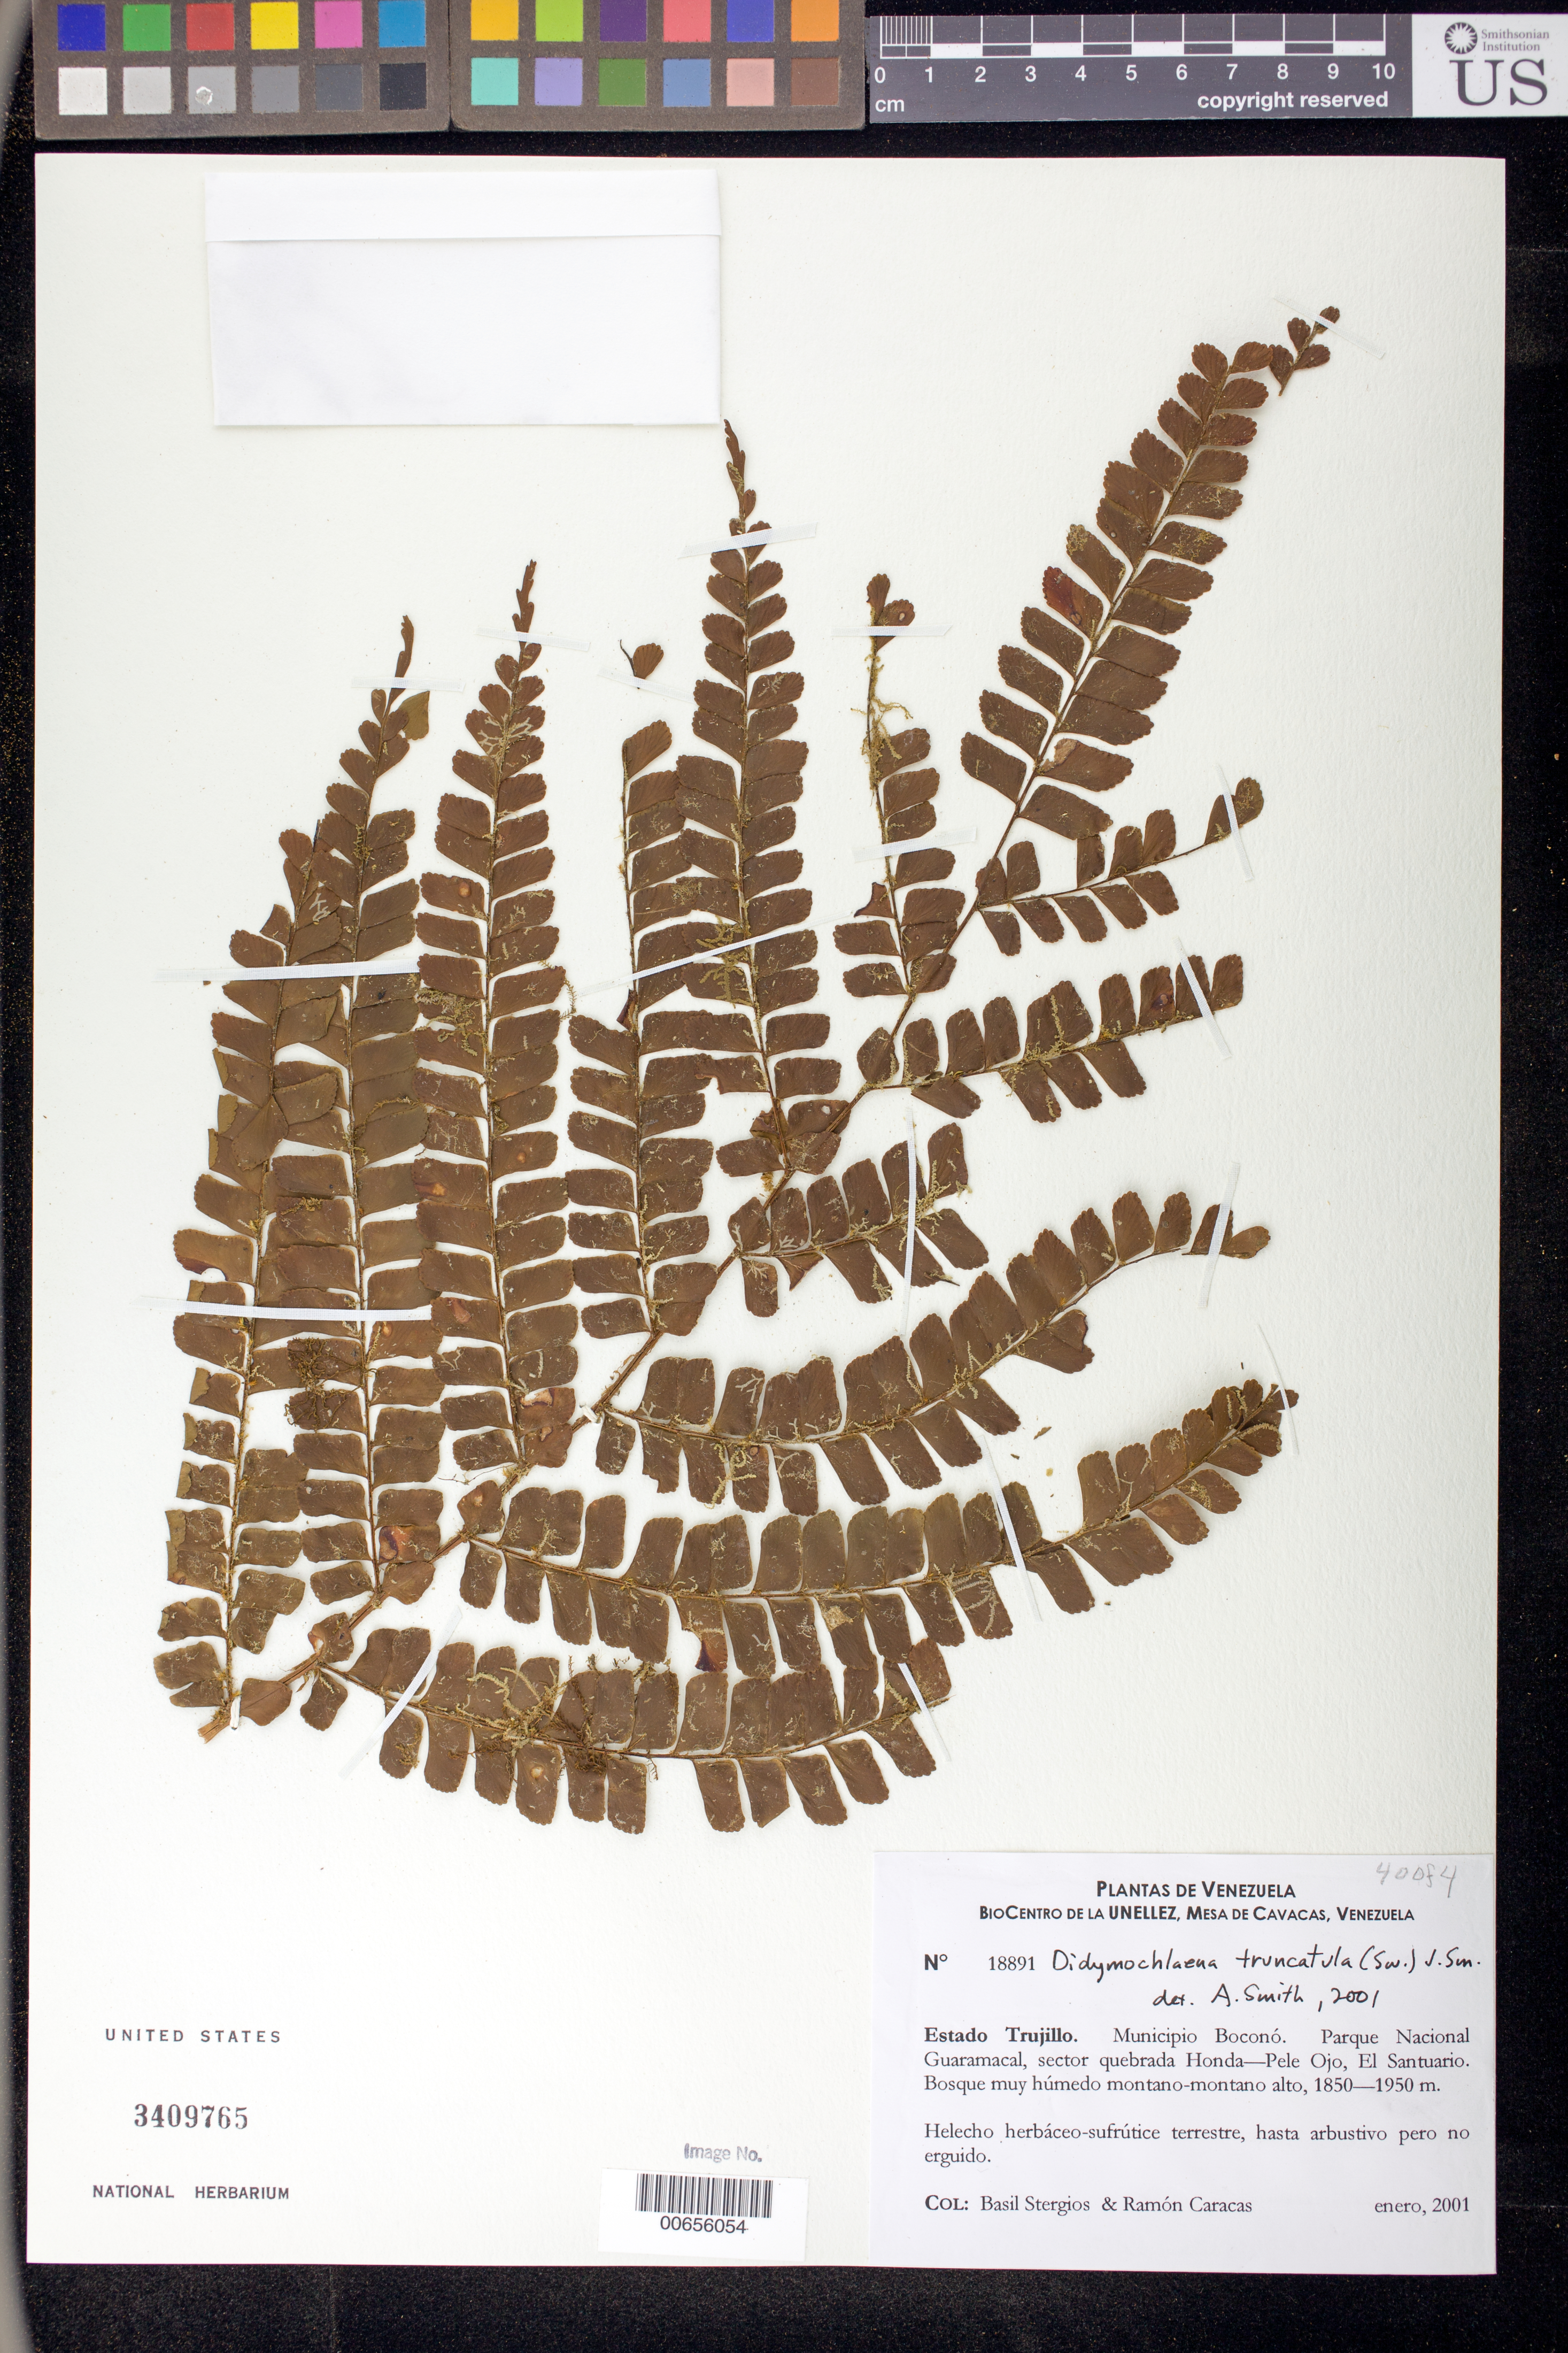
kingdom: Plantae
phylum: Tracheophyta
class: Polypodiopsida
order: Polypodiales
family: Didymochlaenaceae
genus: Didymochlaena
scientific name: Didymochlaena truncatula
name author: (Sw.) J. Sm.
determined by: Smith, Alan R., (UC)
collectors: B. G. Stergios & R. Caracas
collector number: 18891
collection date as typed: Jan 2001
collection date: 2001-01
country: Venezuela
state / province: Trujillo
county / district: Boconó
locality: Parque Nacional Guaramacal, sector quebrada Honda-Pele Ojo, El Santuario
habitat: Bosque muy húmedo montano-montano alto.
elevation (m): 1850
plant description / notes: PORT, UC, US, VEN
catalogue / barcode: US 3409765